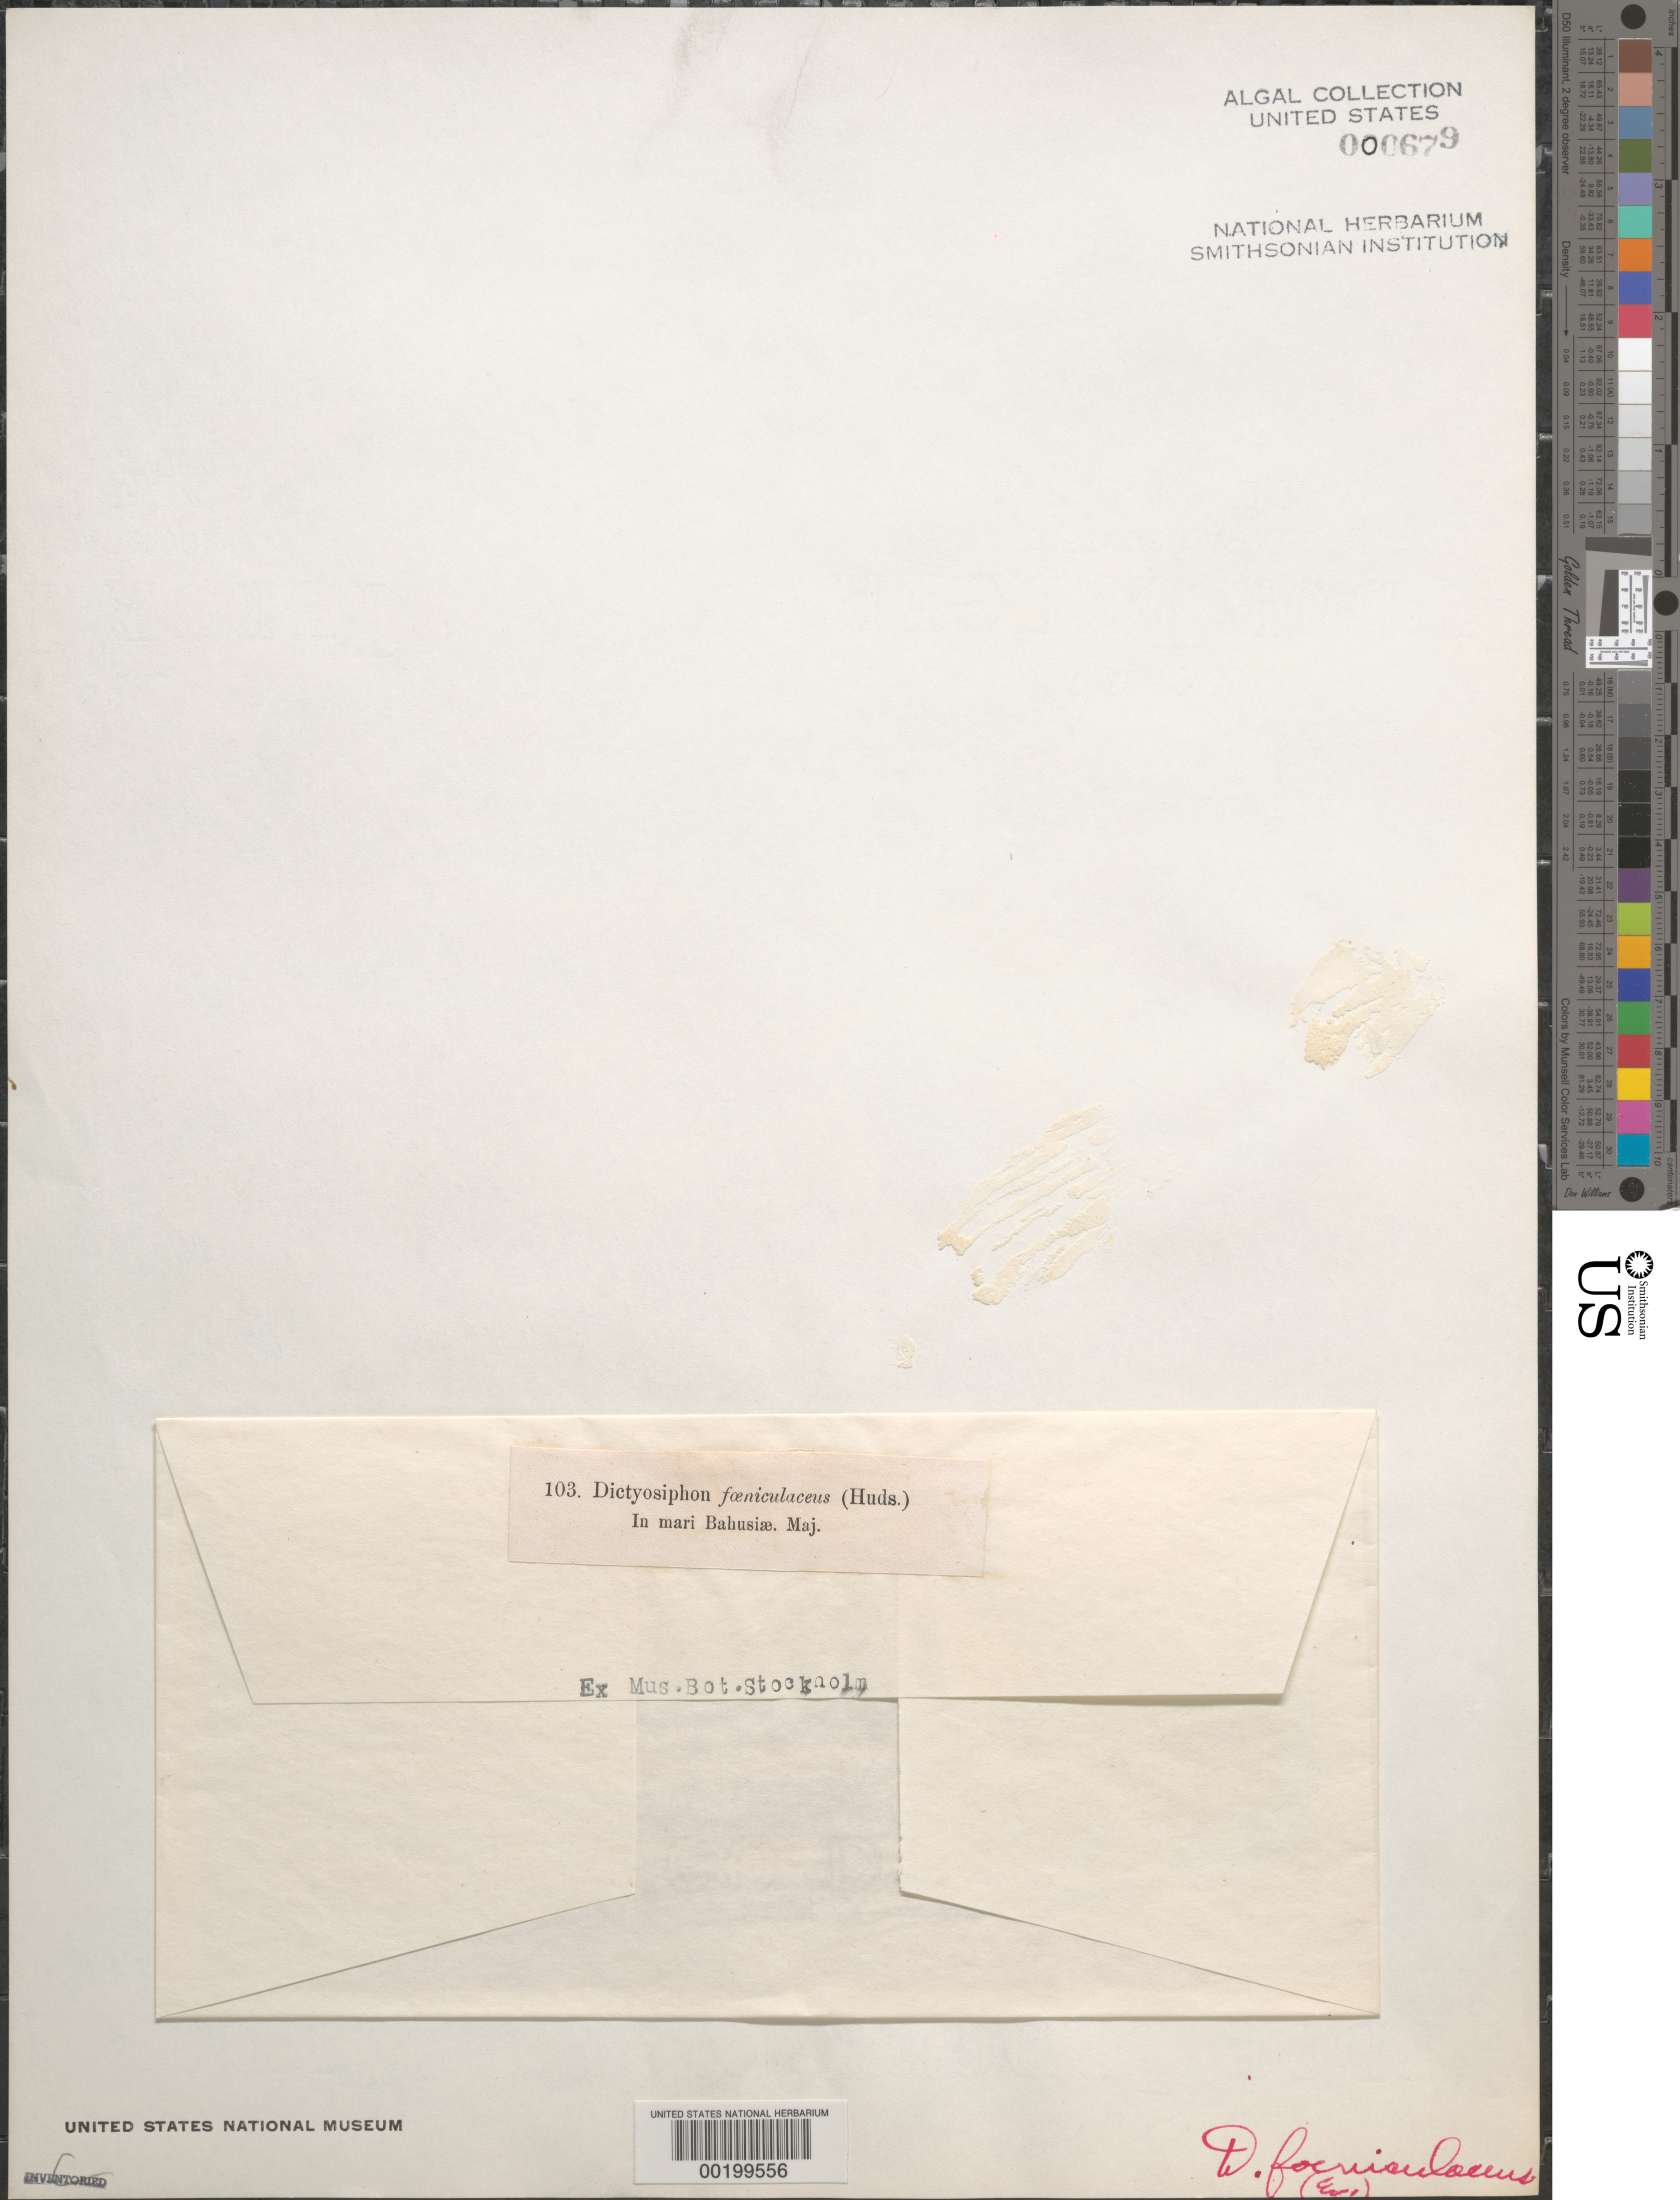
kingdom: Chromista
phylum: Ochrophyta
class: Phaeophyceae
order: Dictyosiphonales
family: Dictyosiphonaceae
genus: Dictyosiphon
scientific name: Dictyosiphon foeniculaceus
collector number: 103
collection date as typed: May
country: Sweden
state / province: Västra Götaland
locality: Bohus Bay (Mari Bahusiae)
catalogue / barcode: US 679